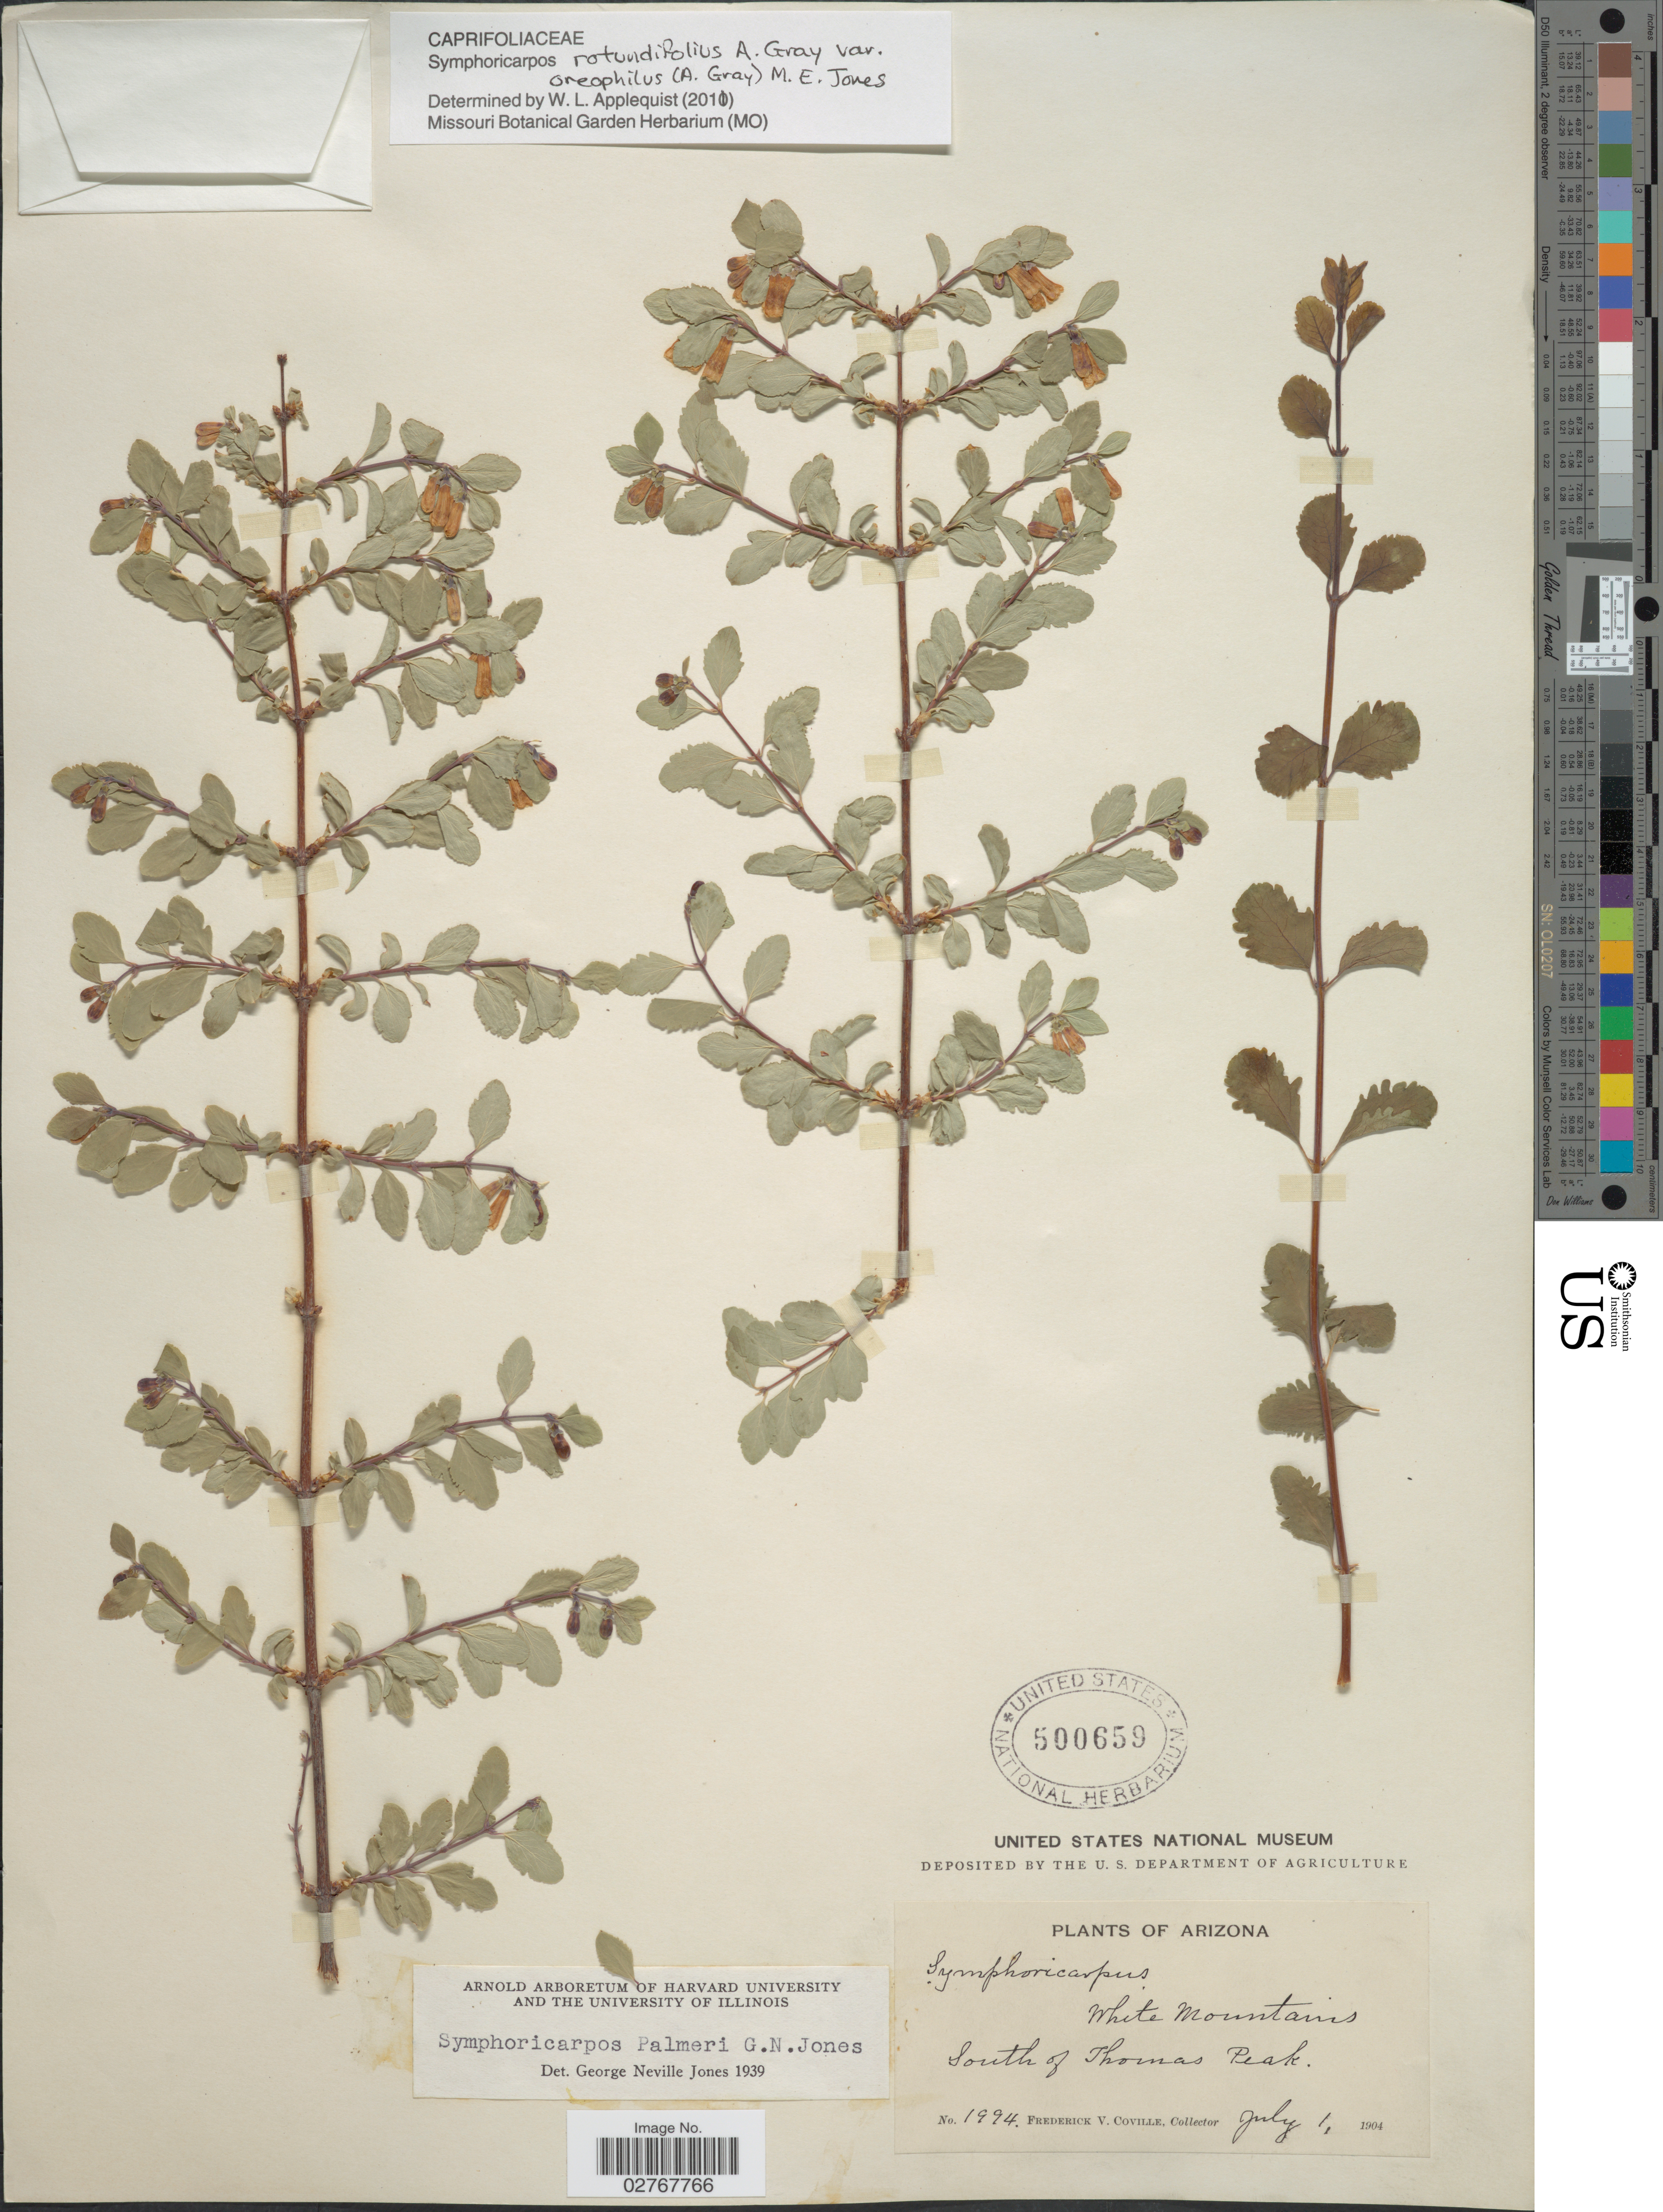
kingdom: Plantae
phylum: Tracheophyta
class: Magnoliopsida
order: Dipsacales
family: Caprifoliaceae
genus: Symphoricarpos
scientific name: Symphoricarpos rotundifolius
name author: A. Gray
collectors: F. V. Coville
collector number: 1994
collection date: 1904-07-01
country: United States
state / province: Arizona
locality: White Mountains, South of Thomas Peak.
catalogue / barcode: US 500659